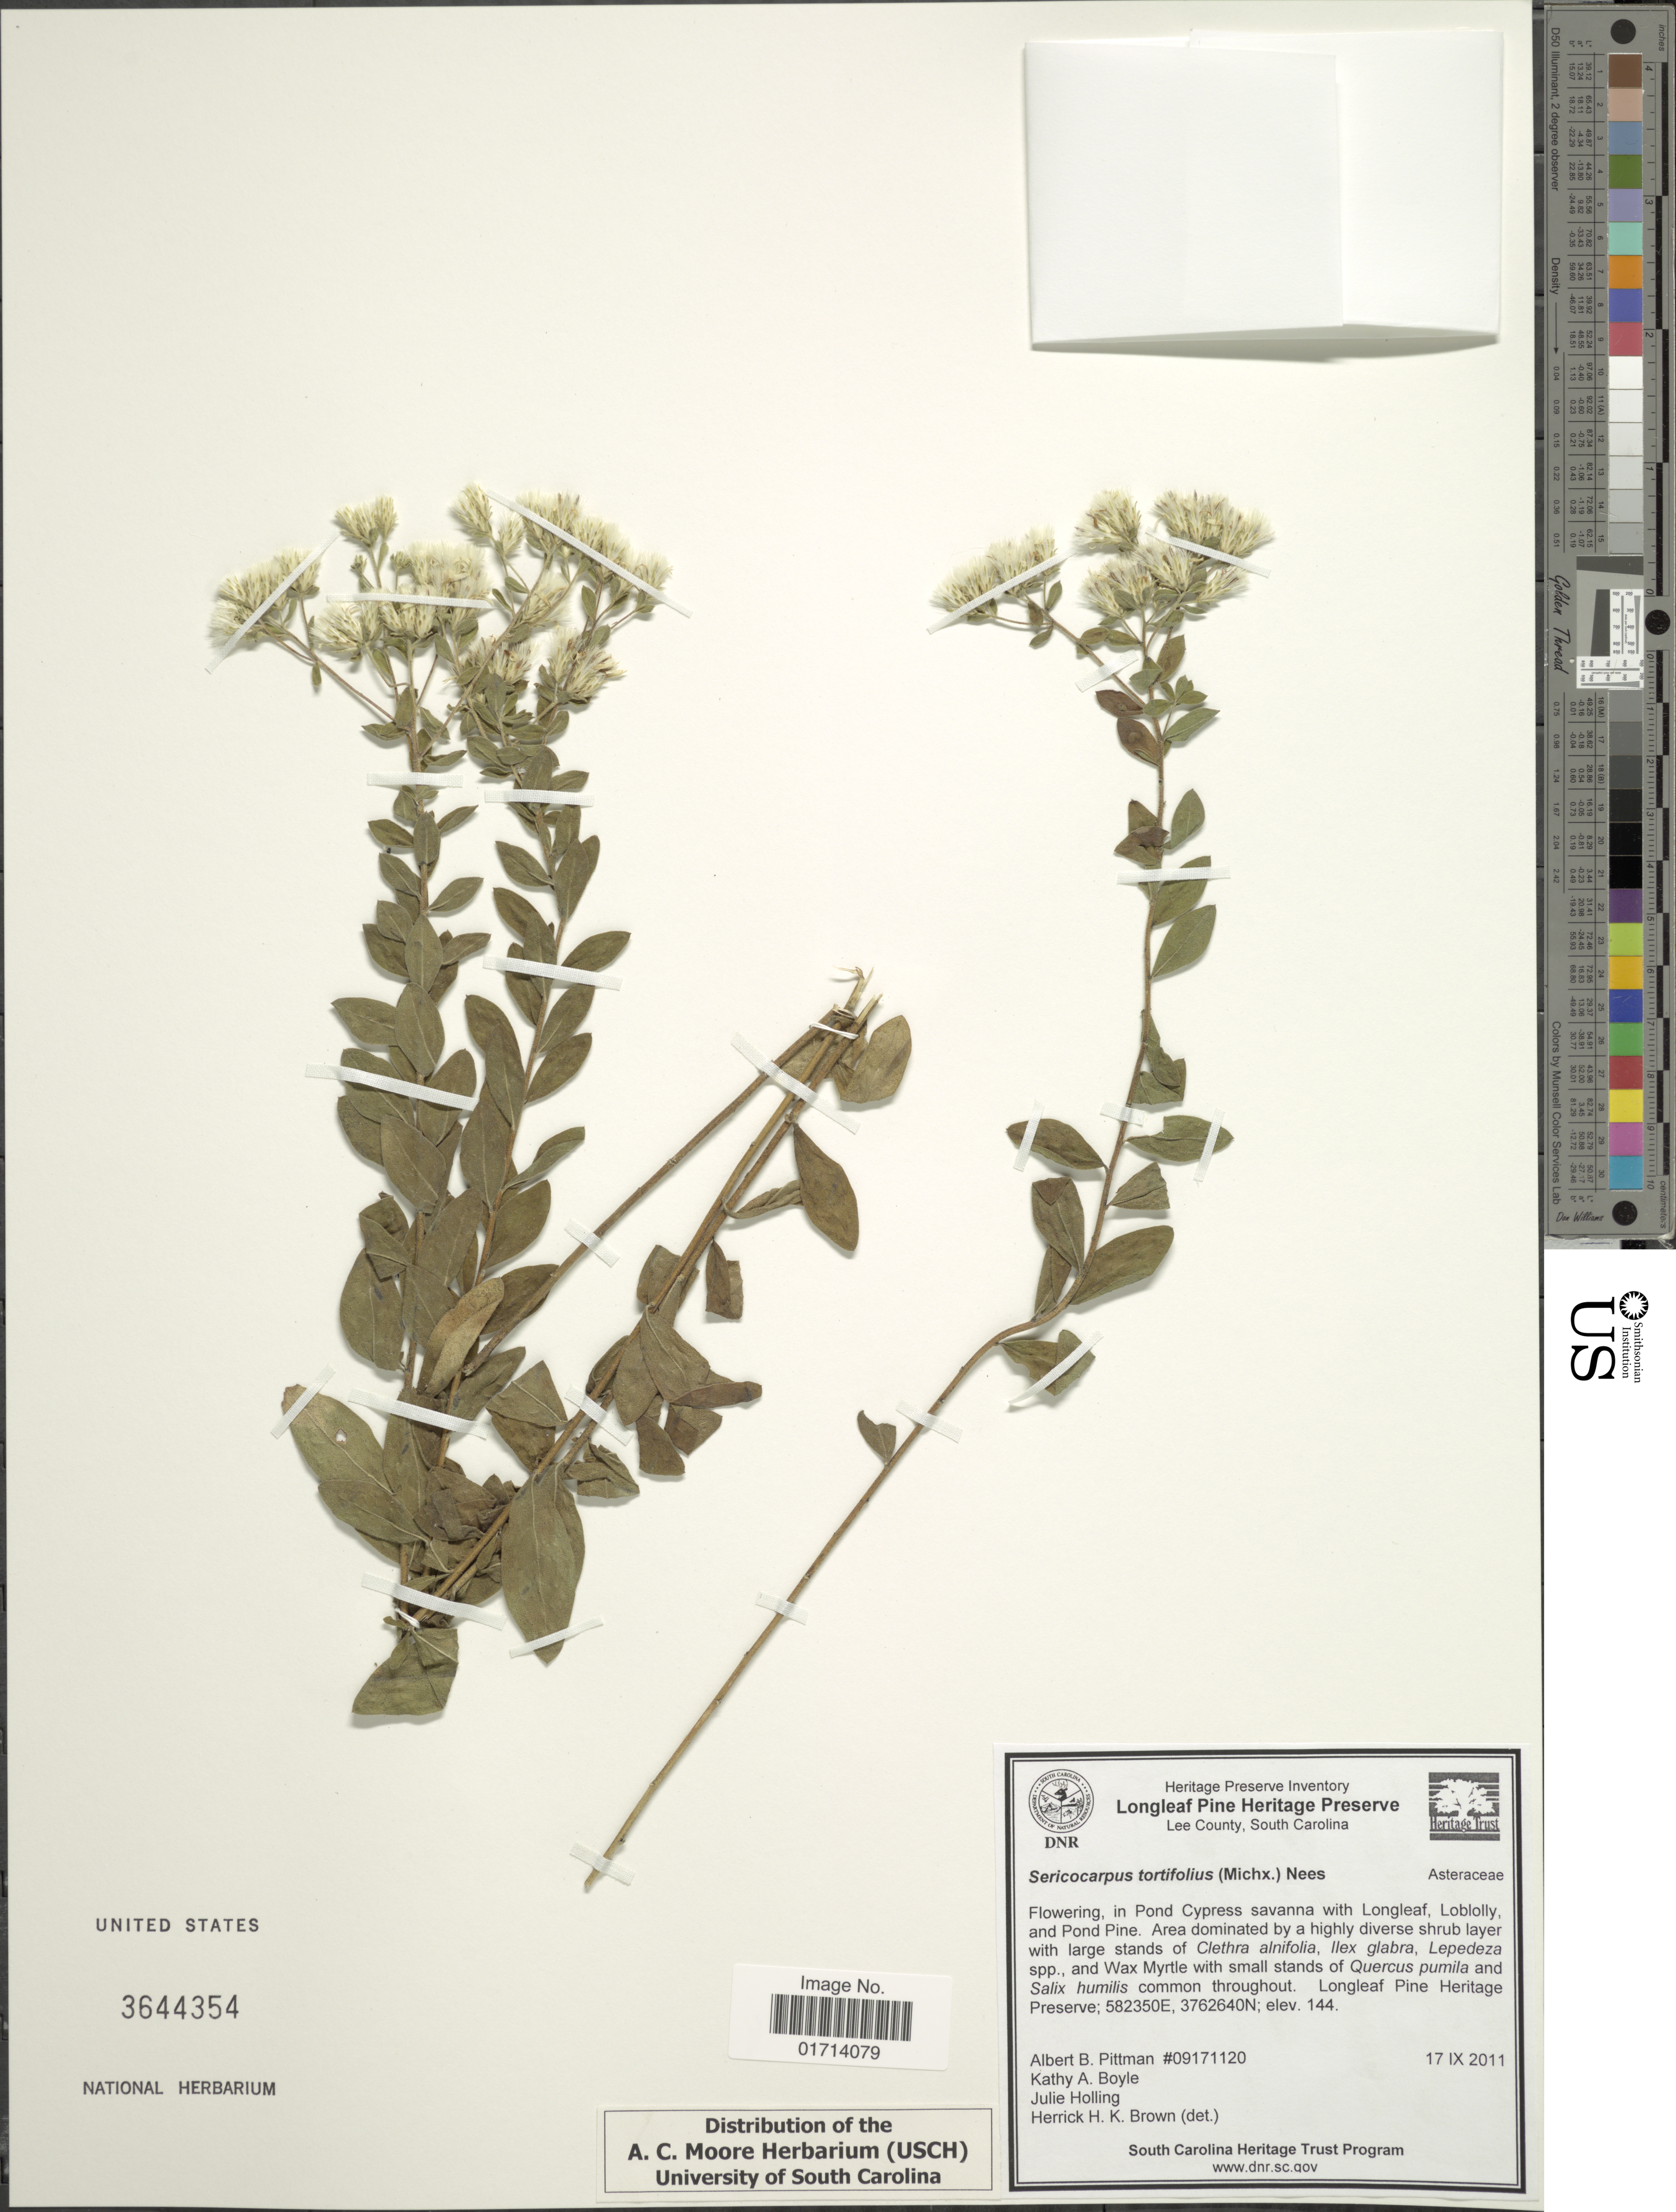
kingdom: Plantae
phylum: Tracheophyta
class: Magnoliopsida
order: Asterales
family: Asteraceae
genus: Sericocarpus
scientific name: Sericocarpus tortifolius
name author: (Michx.) Nees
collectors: A. B. Pittman, K. A. Boyle & J. Holling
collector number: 09171120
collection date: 2011-09-17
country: United States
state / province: South Carolina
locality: Longleaf Pine Heritage Preserve. Lee County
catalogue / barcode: US 3644354